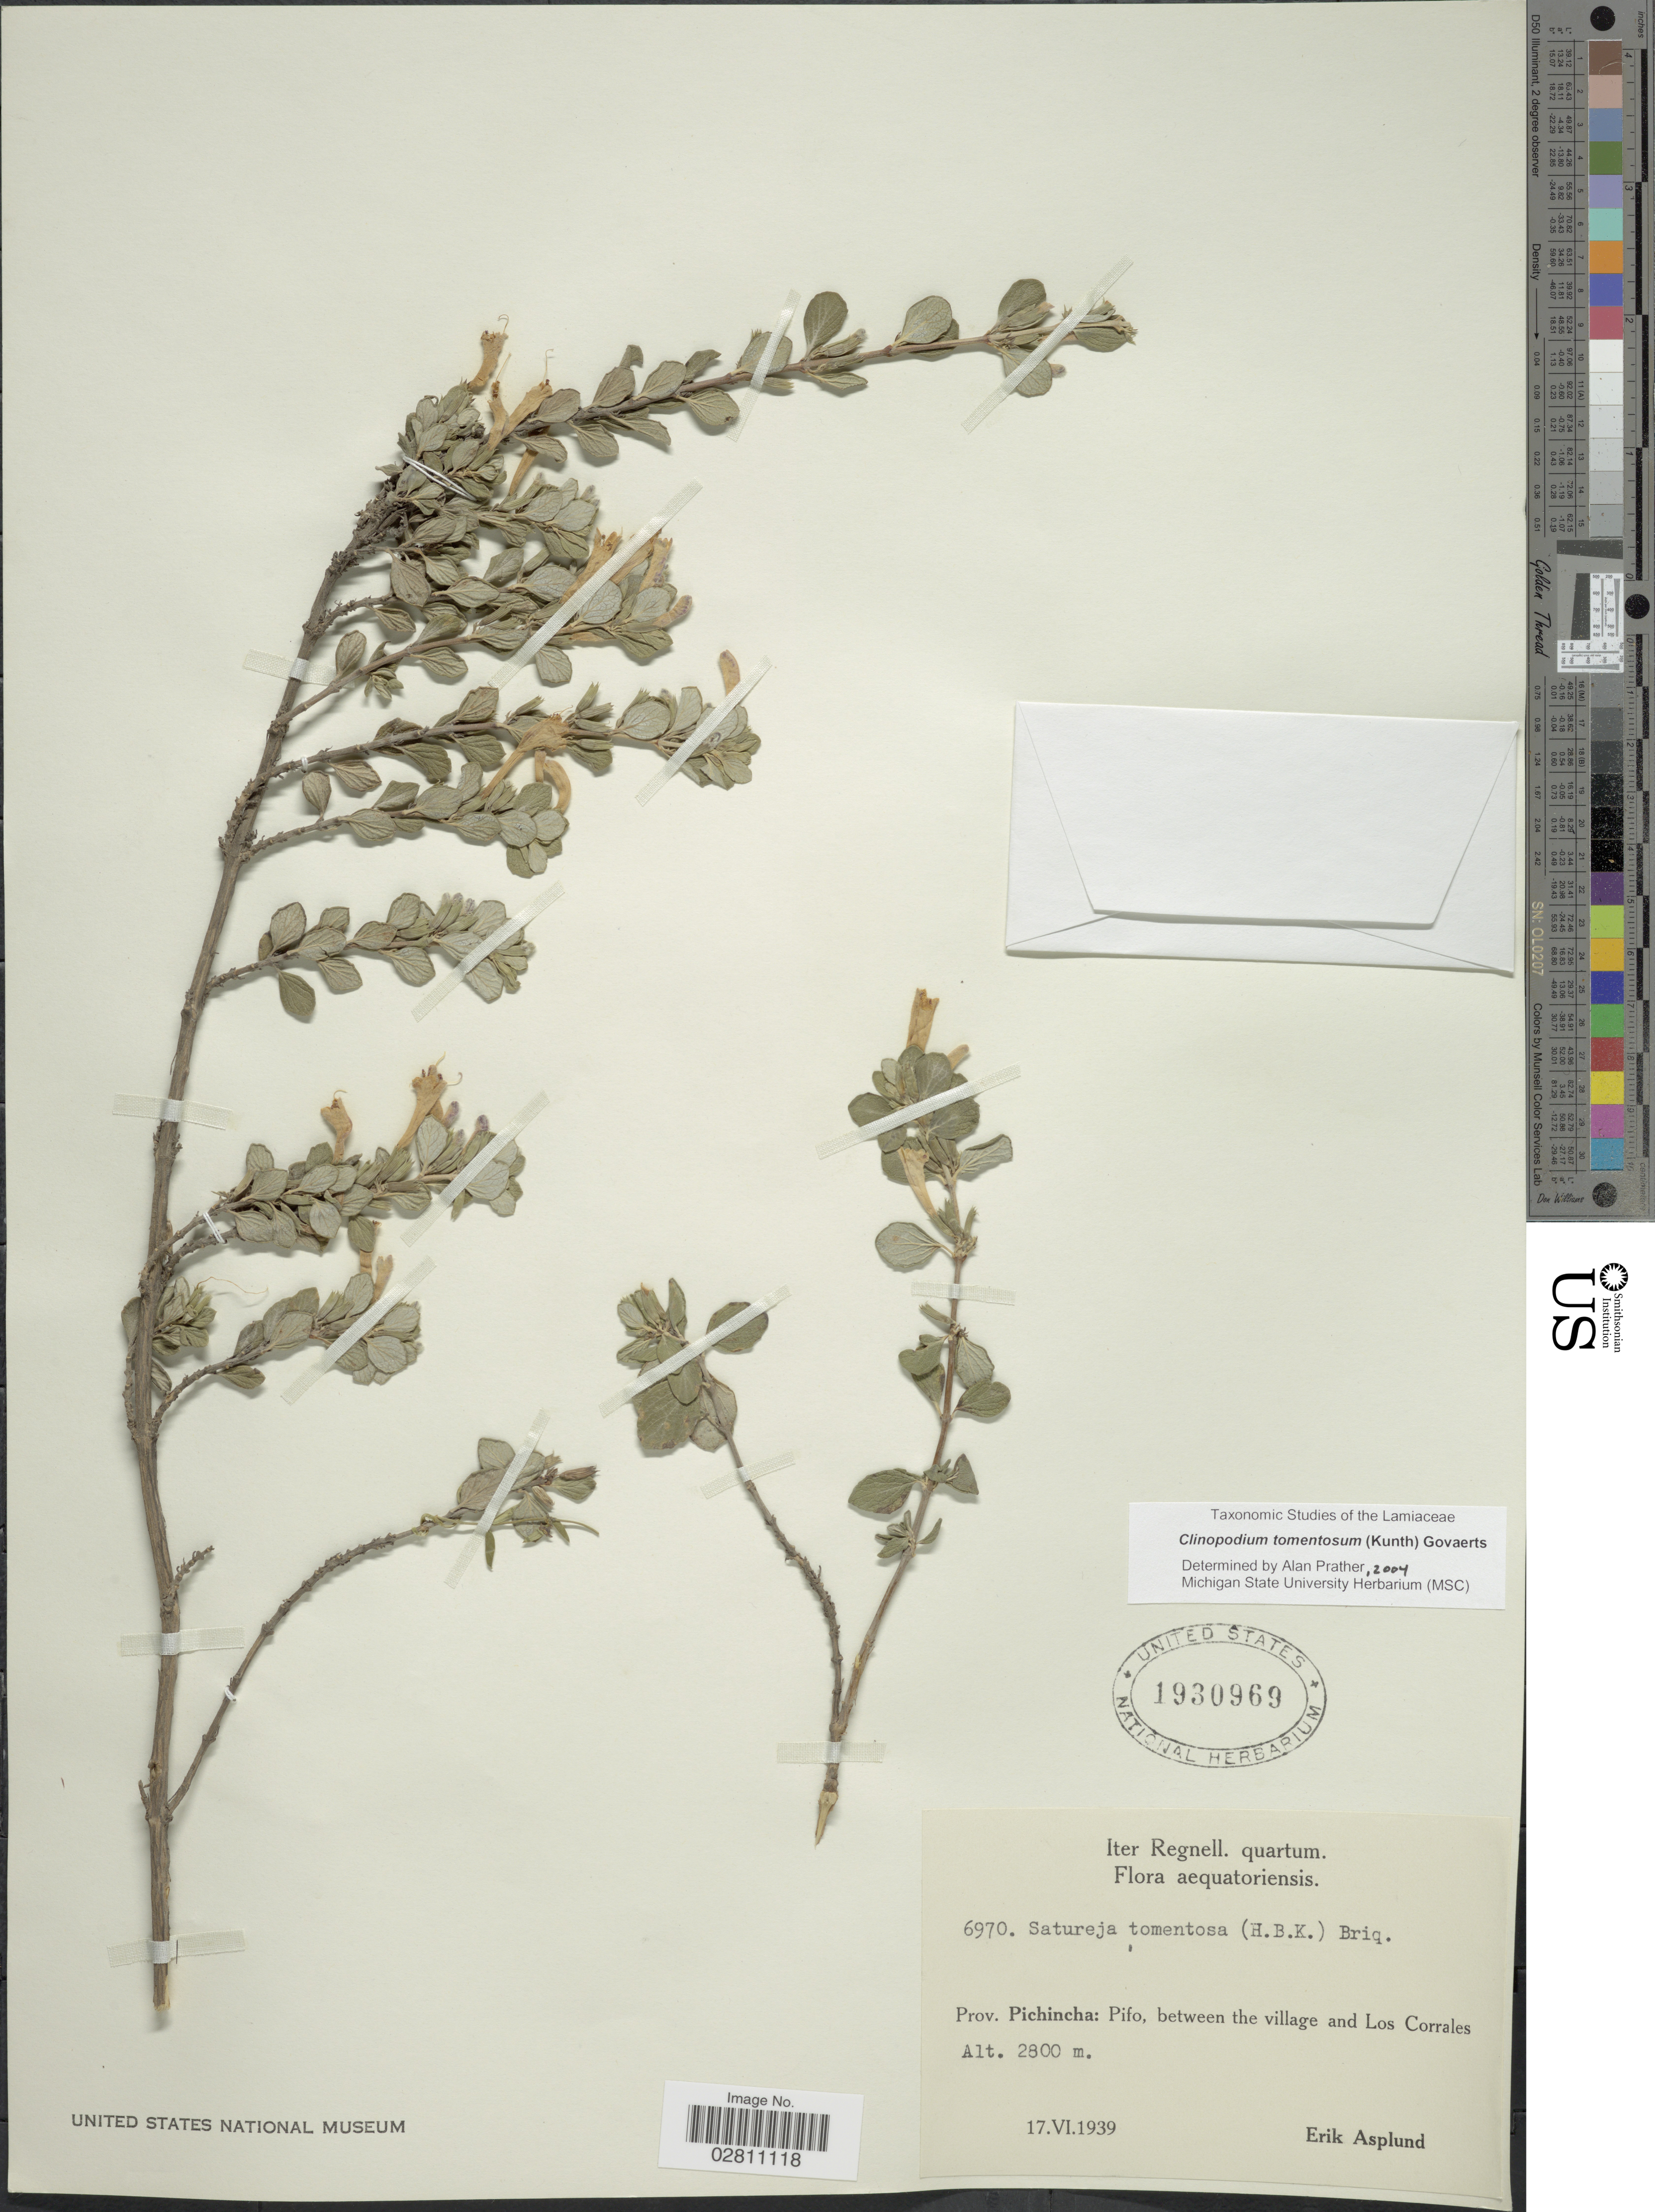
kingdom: Plantae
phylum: Tracheophyta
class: Magnoliopsida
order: Lamiales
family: Lamiaceae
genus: Clinopodium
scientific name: Clinopodium tomentosum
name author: (Kunth) Govaerts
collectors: E. Asplund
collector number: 6970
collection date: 1939-06-17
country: Ecuador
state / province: Pichincha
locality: Prov.: Pichincha: Pifo, between the village and Los Corrales.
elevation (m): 2800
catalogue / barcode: US 1930969